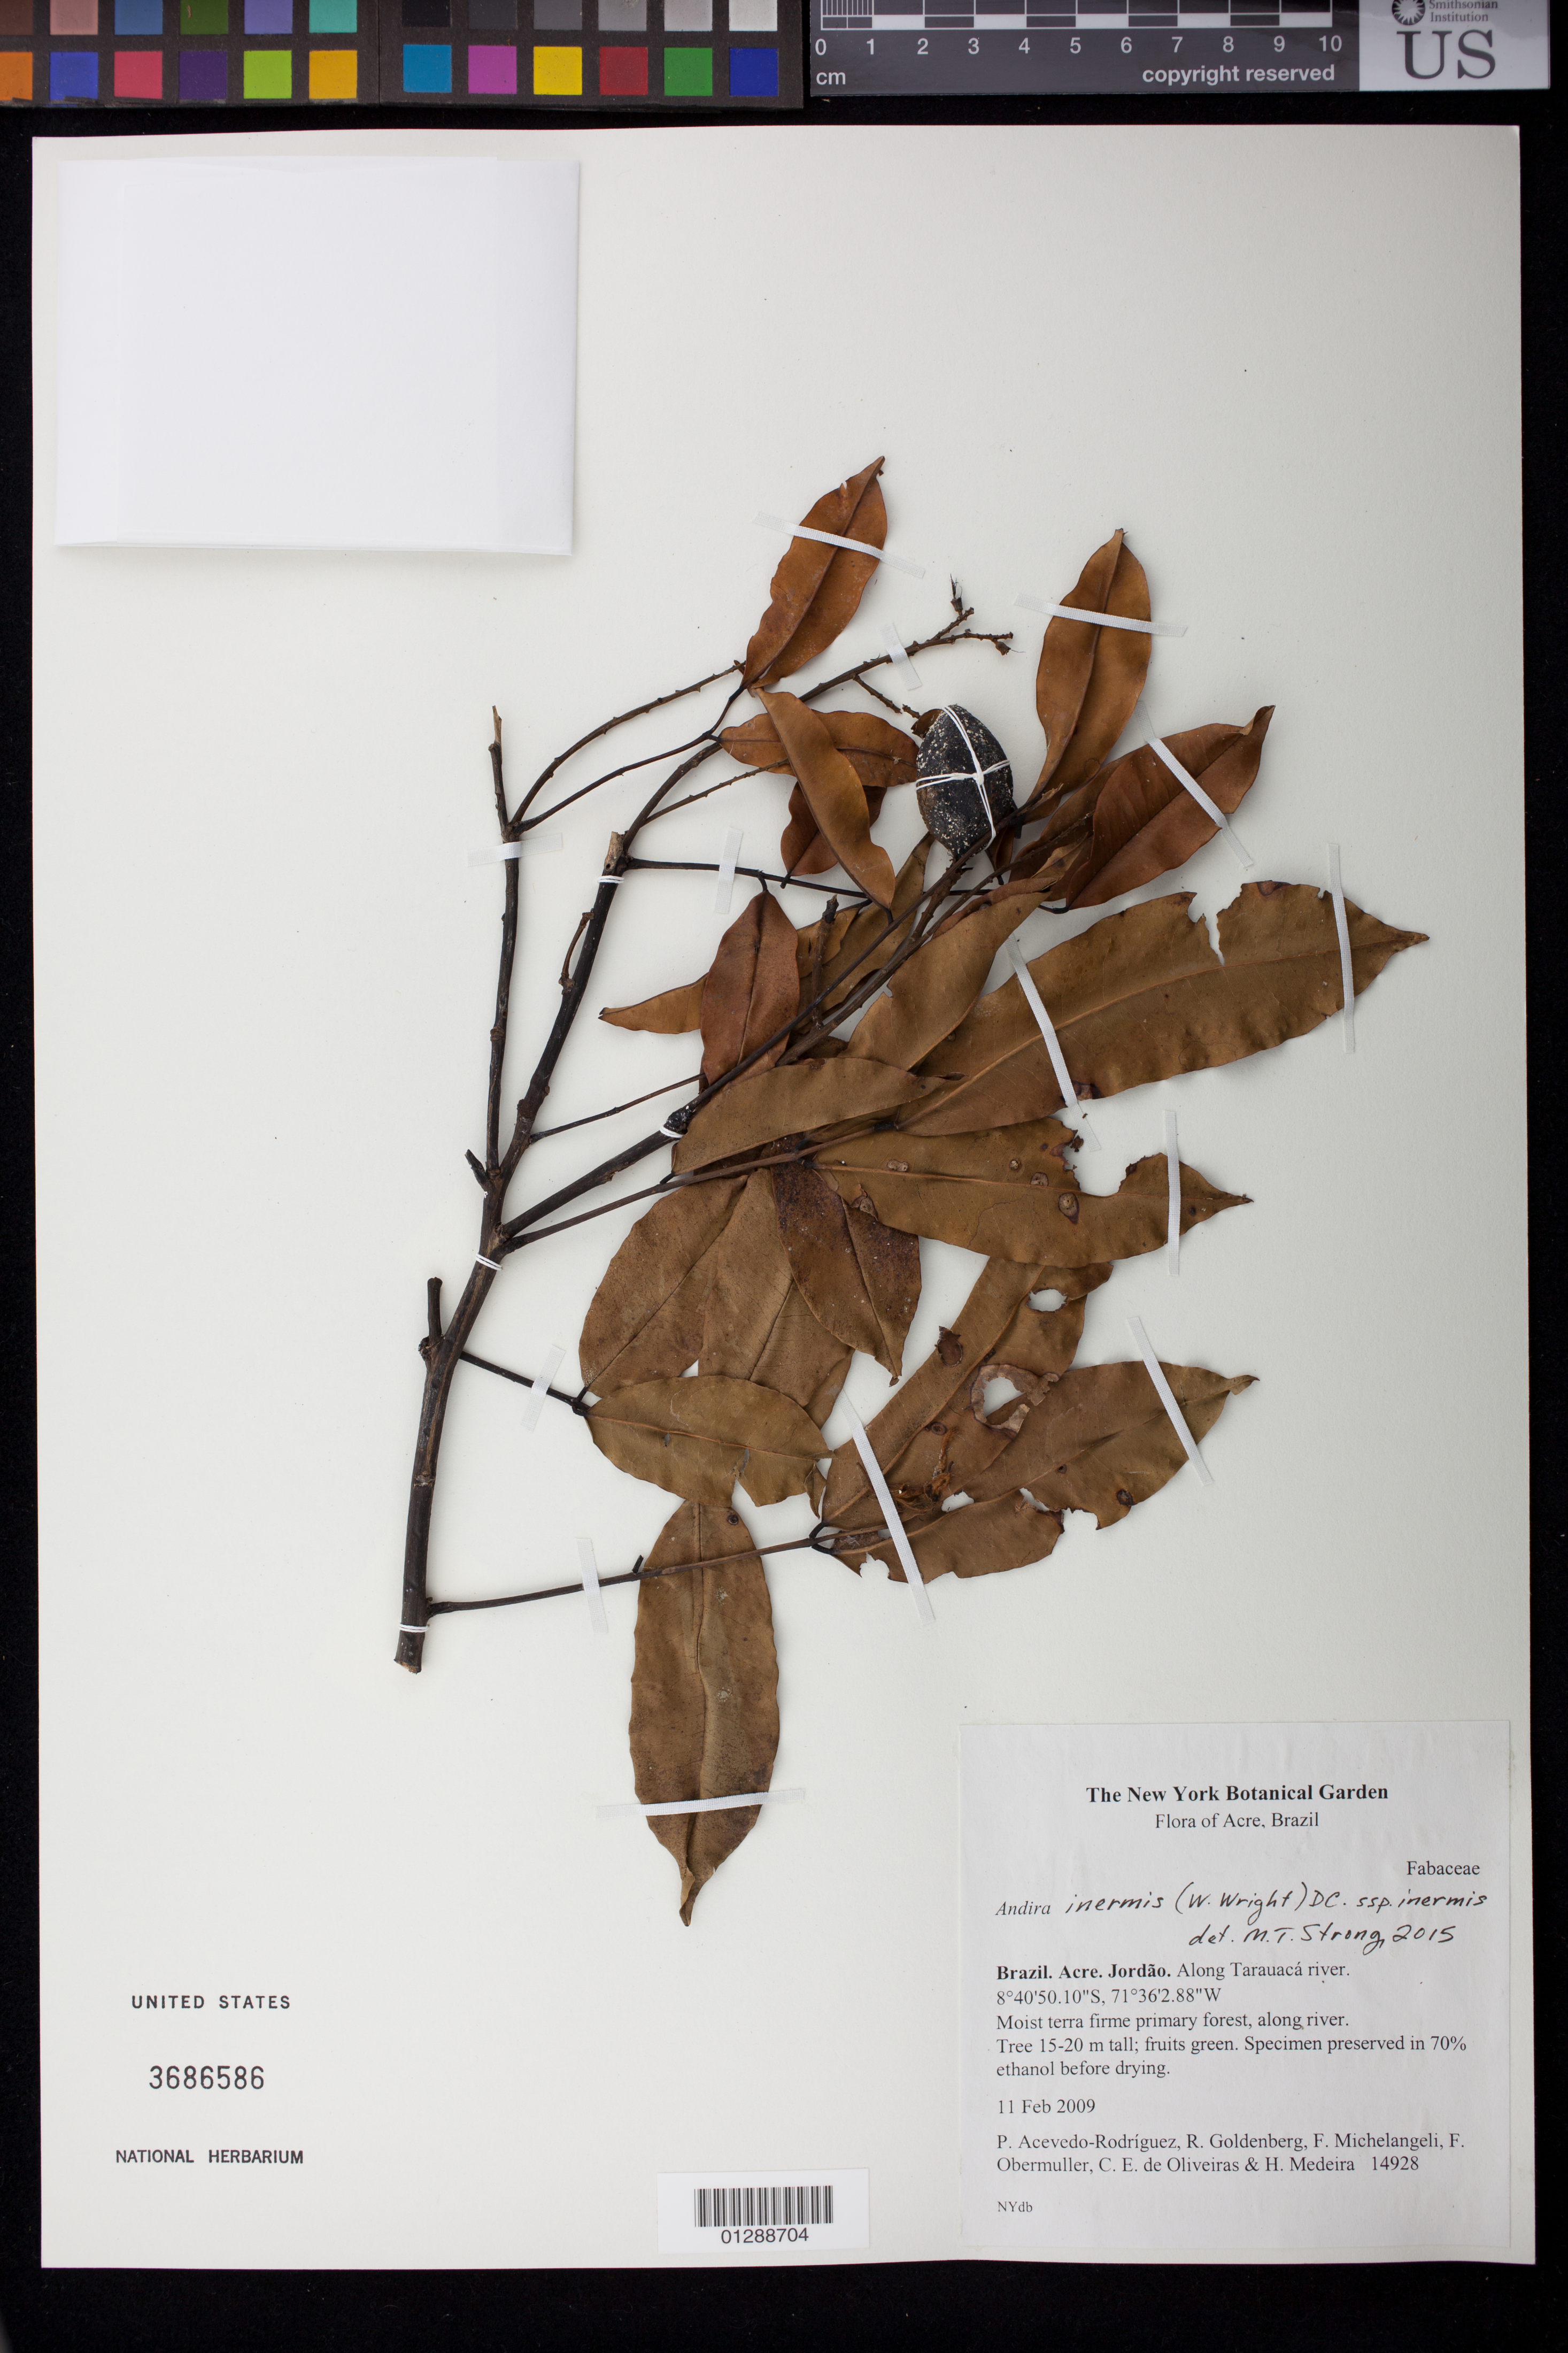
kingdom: Plantae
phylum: Tracheophyta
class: Magnoliopsida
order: Fabales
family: Fabaceae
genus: Andira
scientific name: Andira inermis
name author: (W. Wright) Kunth ex DC.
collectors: P. Acevedo-Rodr., R. Goldenberg, F. Michelangelli, F. A. Obermuller, C. E. de Oliveiras & H. Medeiro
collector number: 14928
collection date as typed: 11 Feb 2009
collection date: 2009-02-11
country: Brazil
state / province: Acre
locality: Acre; Municipio Jordao. Along Taruaca river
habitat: moist terra firme primary forest, along river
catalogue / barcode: US 3686586